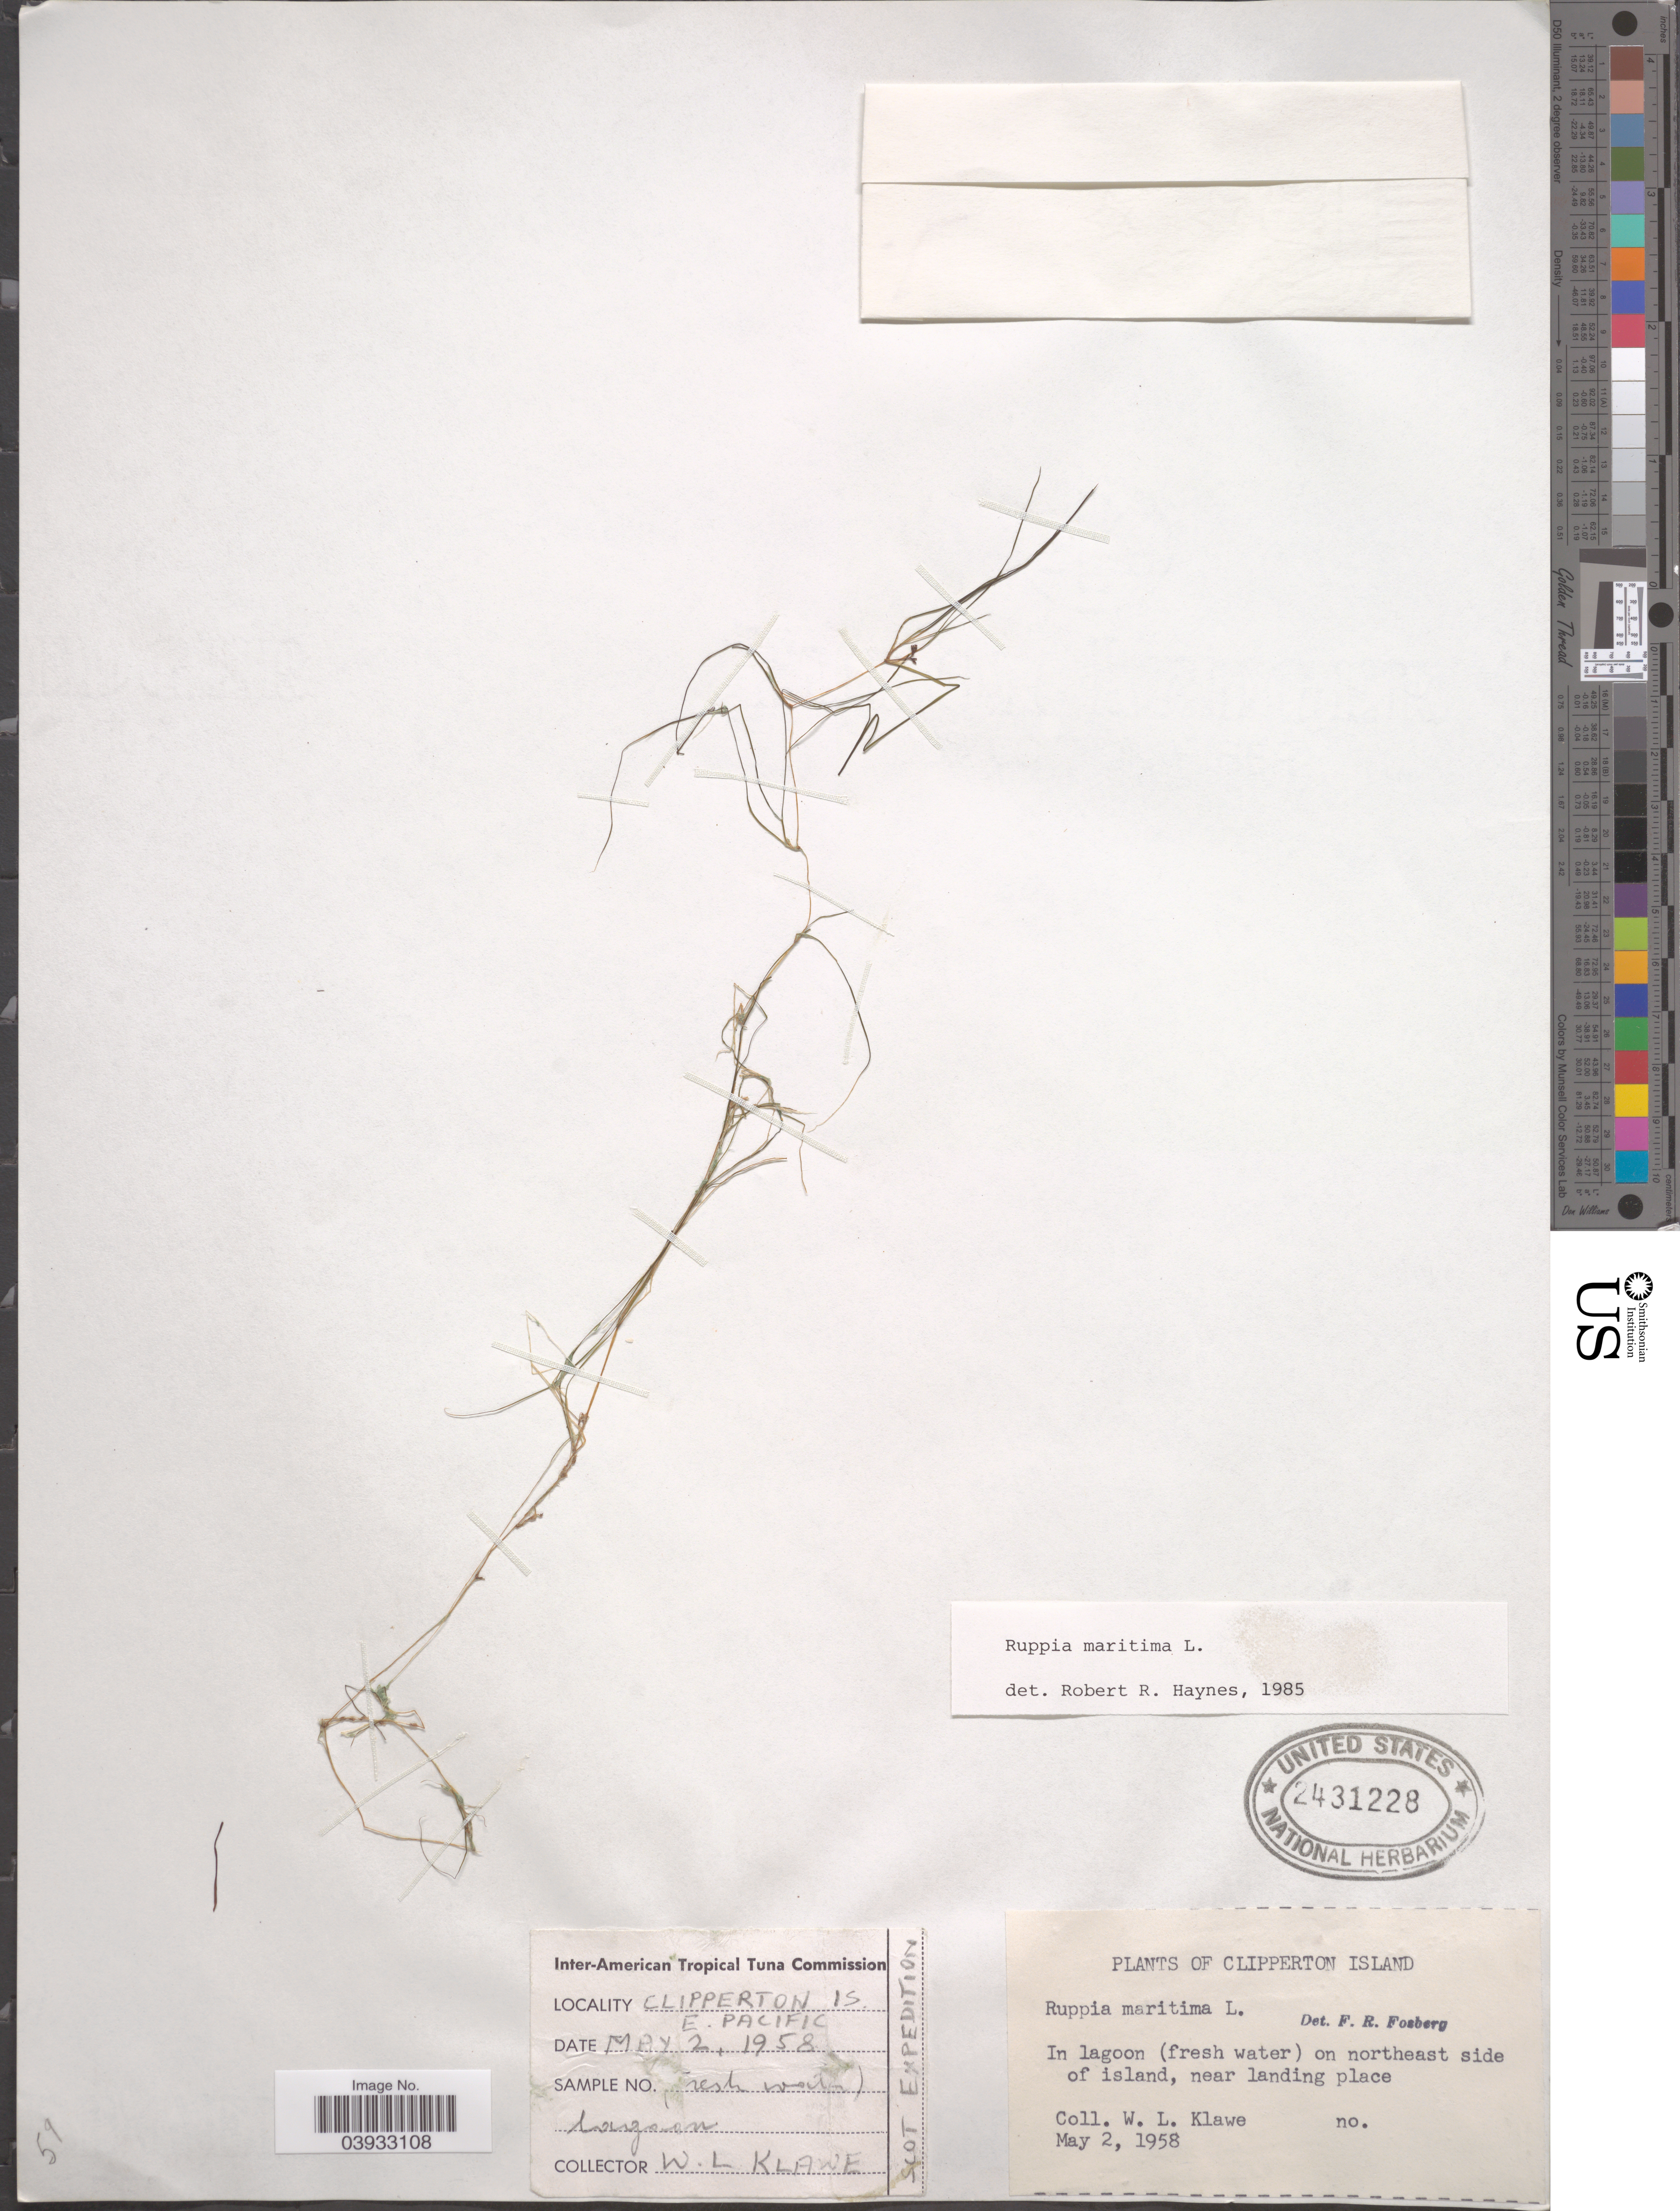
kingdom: Plantae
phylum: Tracheophyta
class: Liliopsida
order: Alismatales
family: Ruppiaceae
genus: Ruppia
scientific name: Ruppia maritima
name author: L.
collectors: W. Klawe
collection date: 1958-05-02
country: Central Am. Pac. Islands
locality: Clipperton Island. E Pacific. In lagoon (fresh water) on northeast side of island, near landing place.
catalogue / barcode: US 2431228